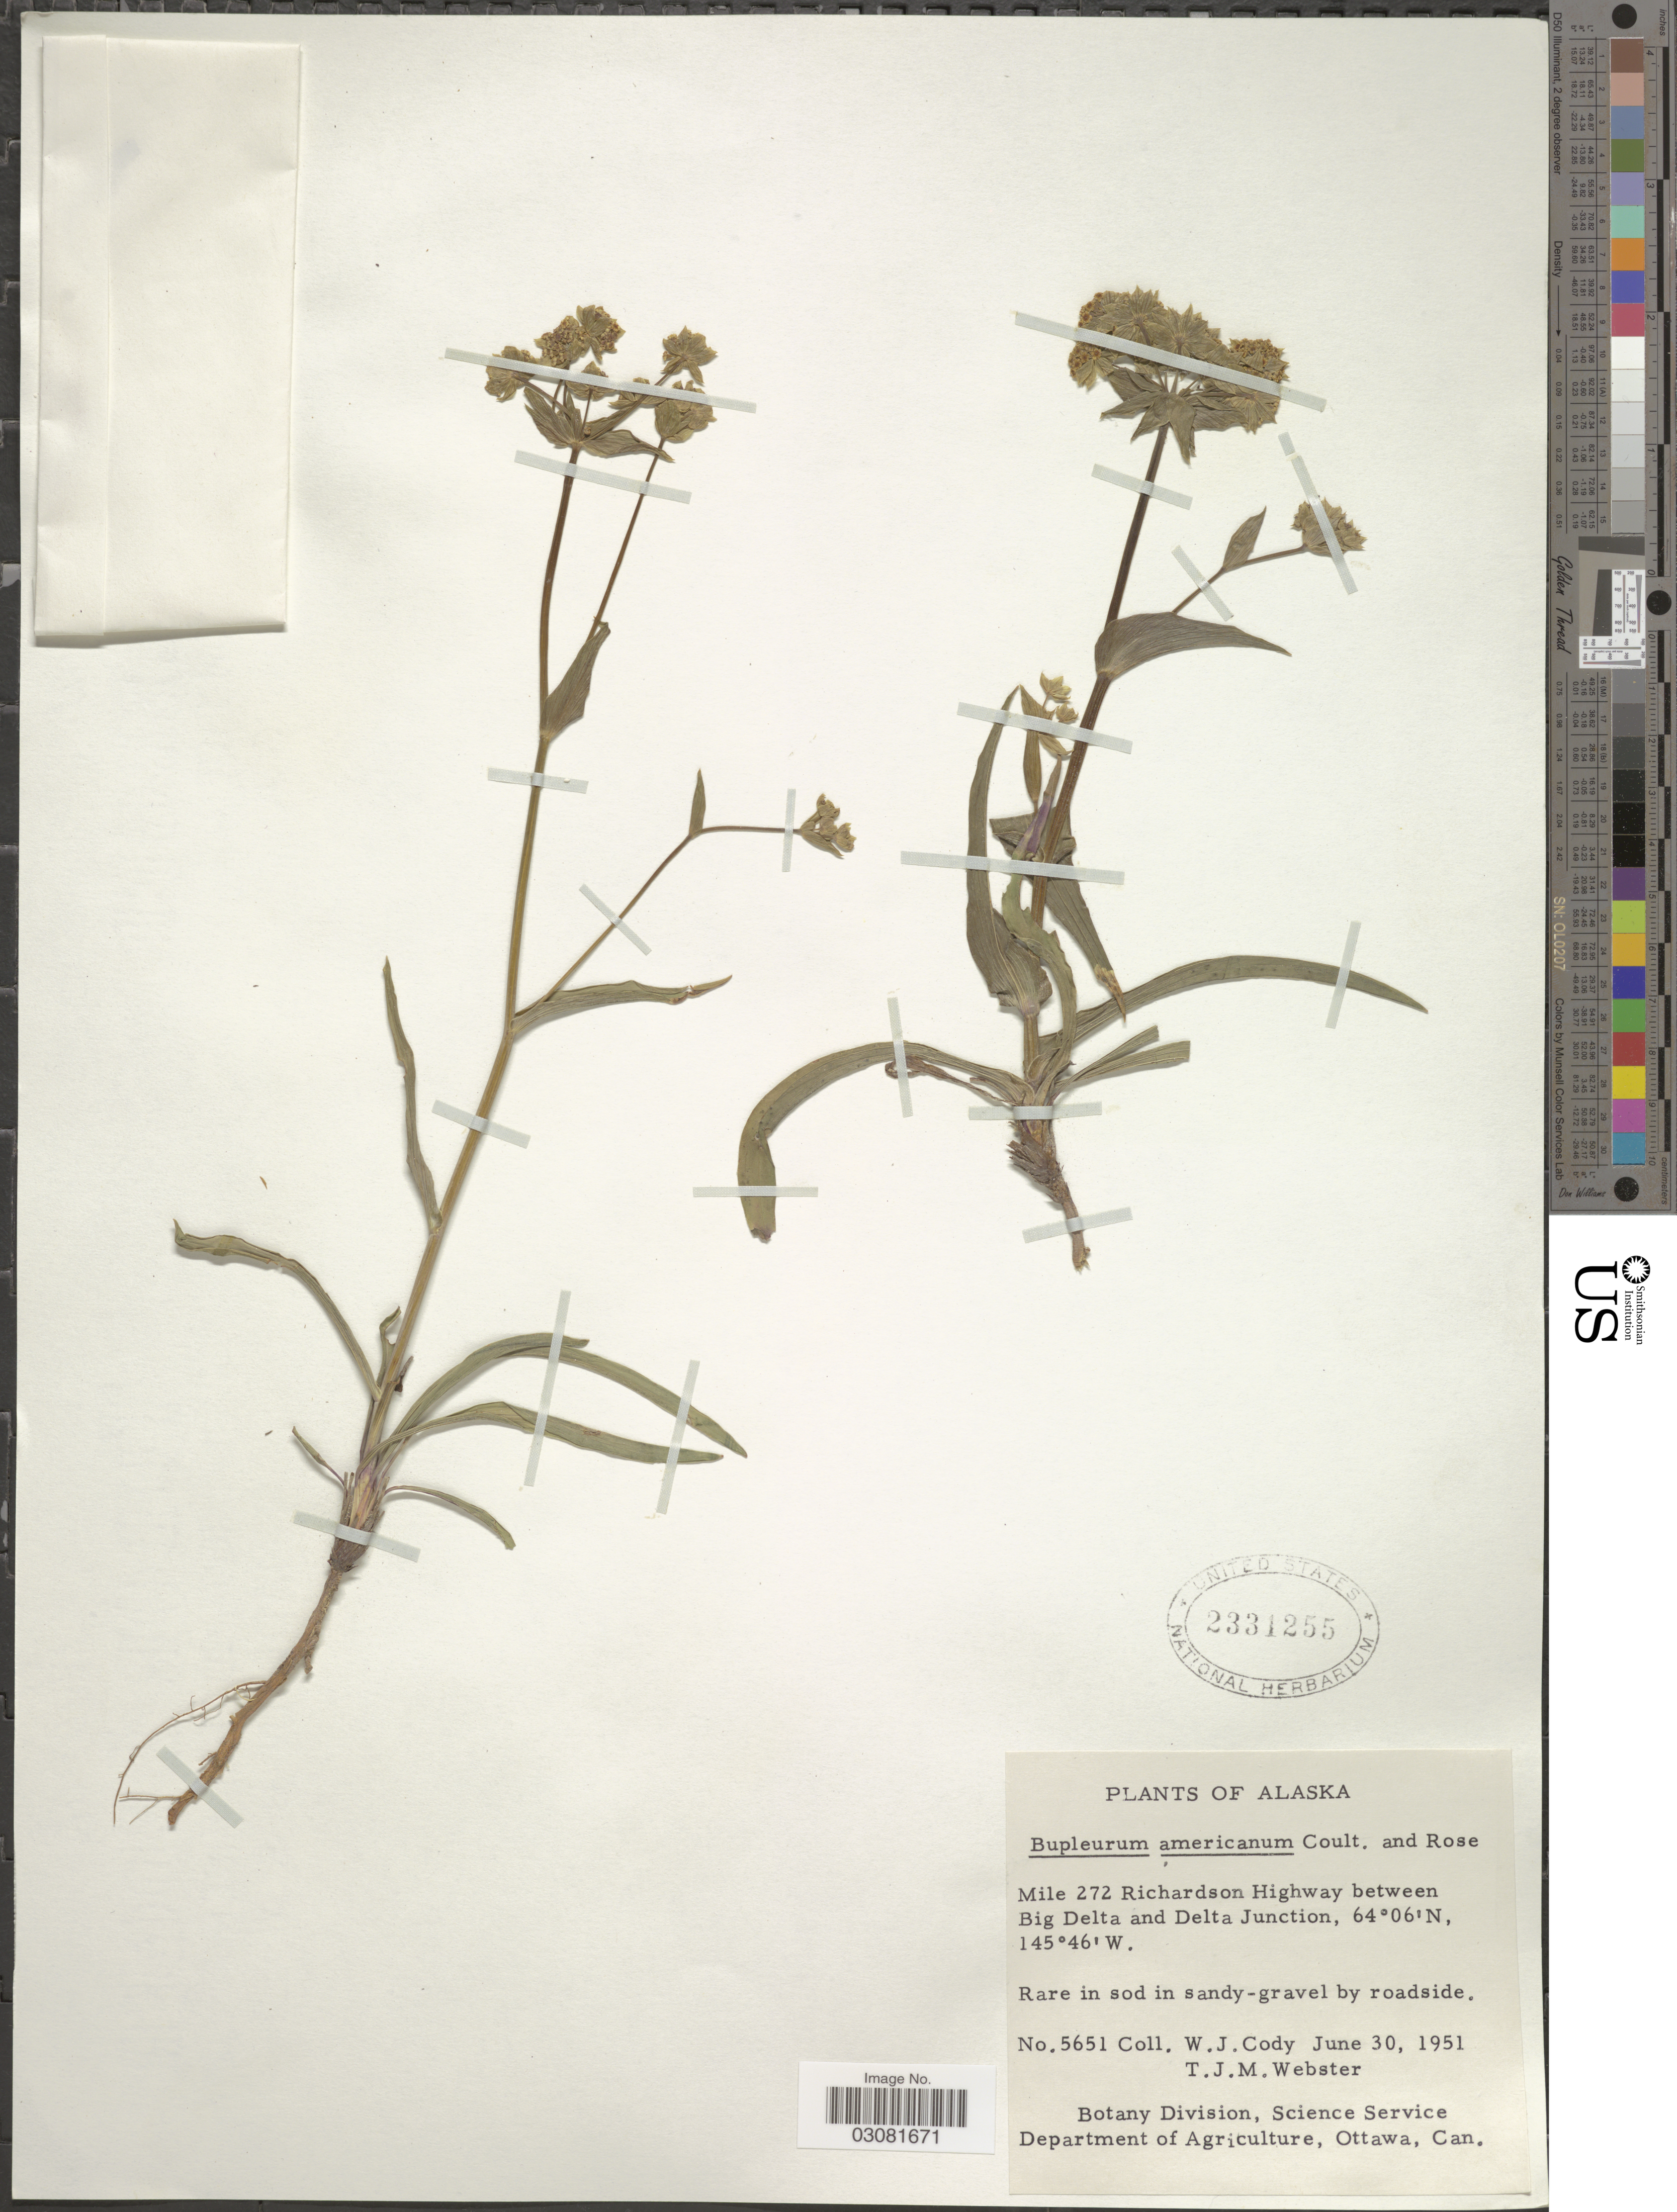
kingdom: Plantae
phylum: Tracheophyta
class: Magnoliopsida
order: Apiales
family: Apiaceae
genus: Bupleurum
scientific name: Bupleurum americanum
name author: J.M. Coult. & Rose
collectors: W. Cody & T. J. Webster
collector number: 5651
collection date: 1951-06-30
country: United States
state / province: Alaska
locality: Mile 272 Richardson Highway between Big Delta and Delta Junction.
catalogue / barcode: US 2331255